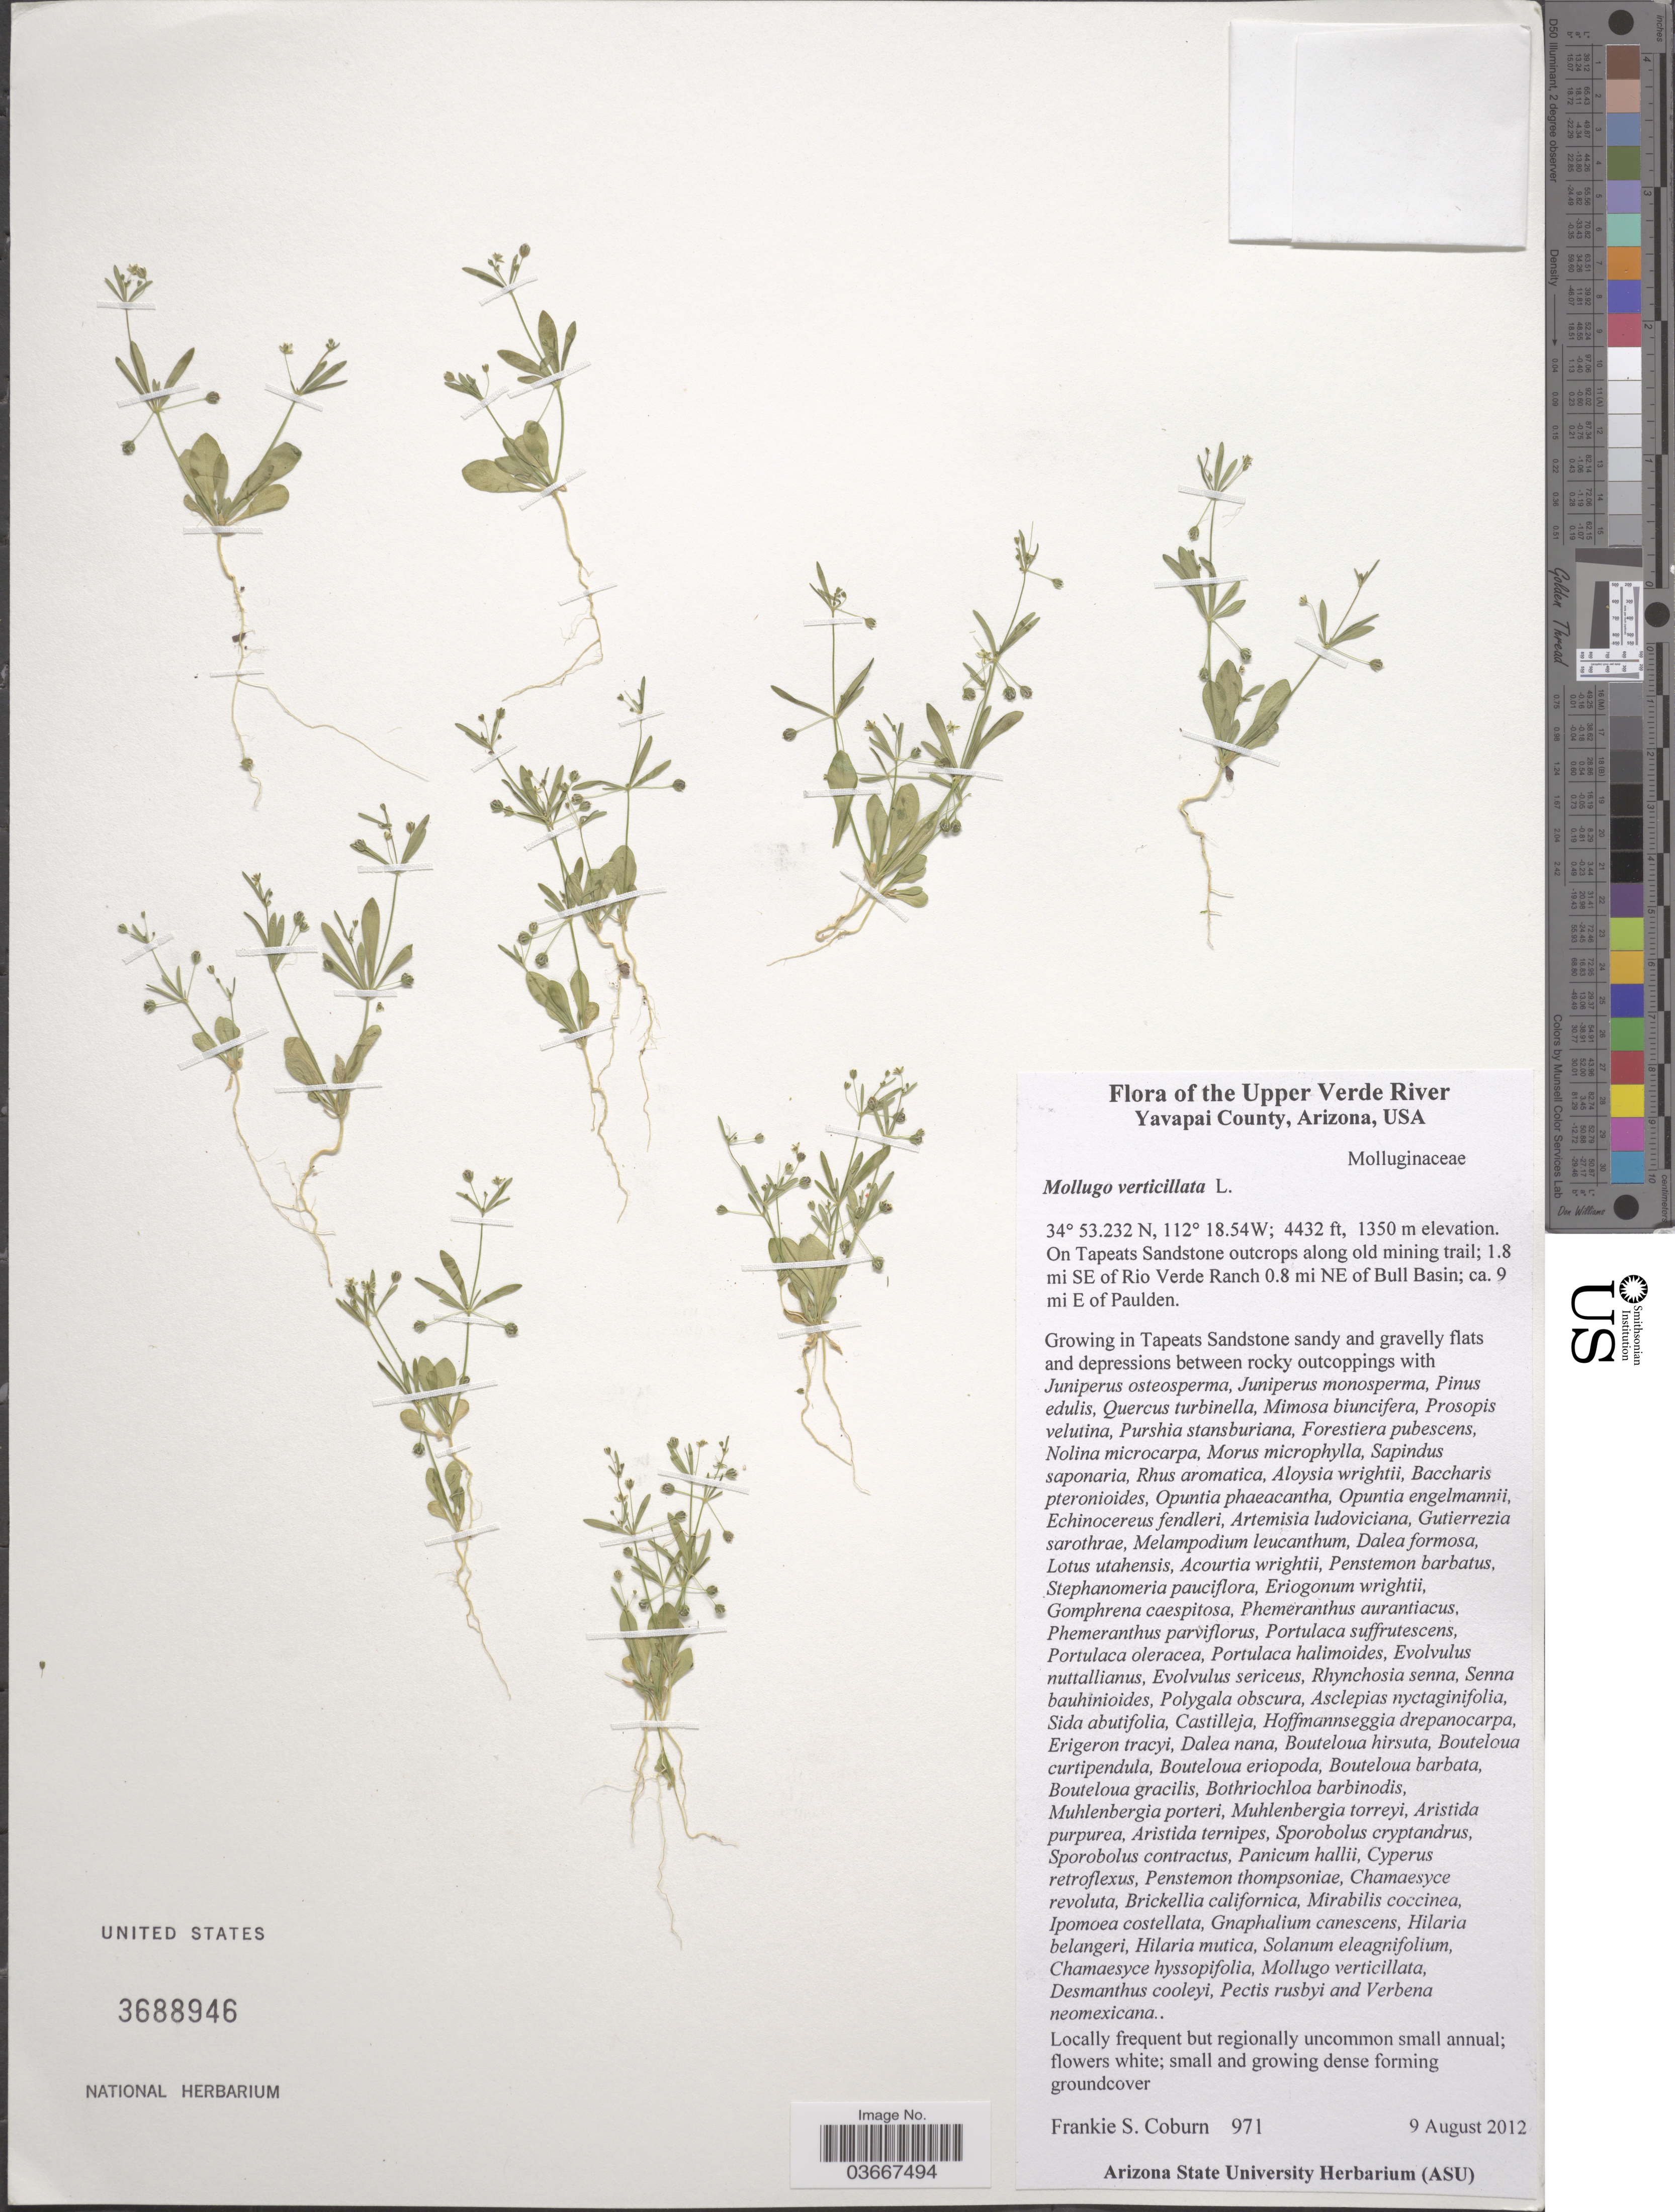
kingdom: Plantae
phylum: Tracheophyta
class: Magnoliopsida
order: Caryophyllales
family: Molluginaceae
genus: Mollugo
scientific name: Mollugo verticillata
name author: L.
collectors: F. Coburn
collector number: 971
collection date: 2012-08-09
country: United States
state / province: Arizona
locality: The Upper Verde River, Yavapai County. On Tapeats Sandstone outcrops along old mining trail; 1.8 mi SE of Rio Verde Ranch 0.8 mi NE of Bull Basin; ca. 9 mi E of Paulden.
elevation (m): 1351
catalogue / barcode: US 3688946